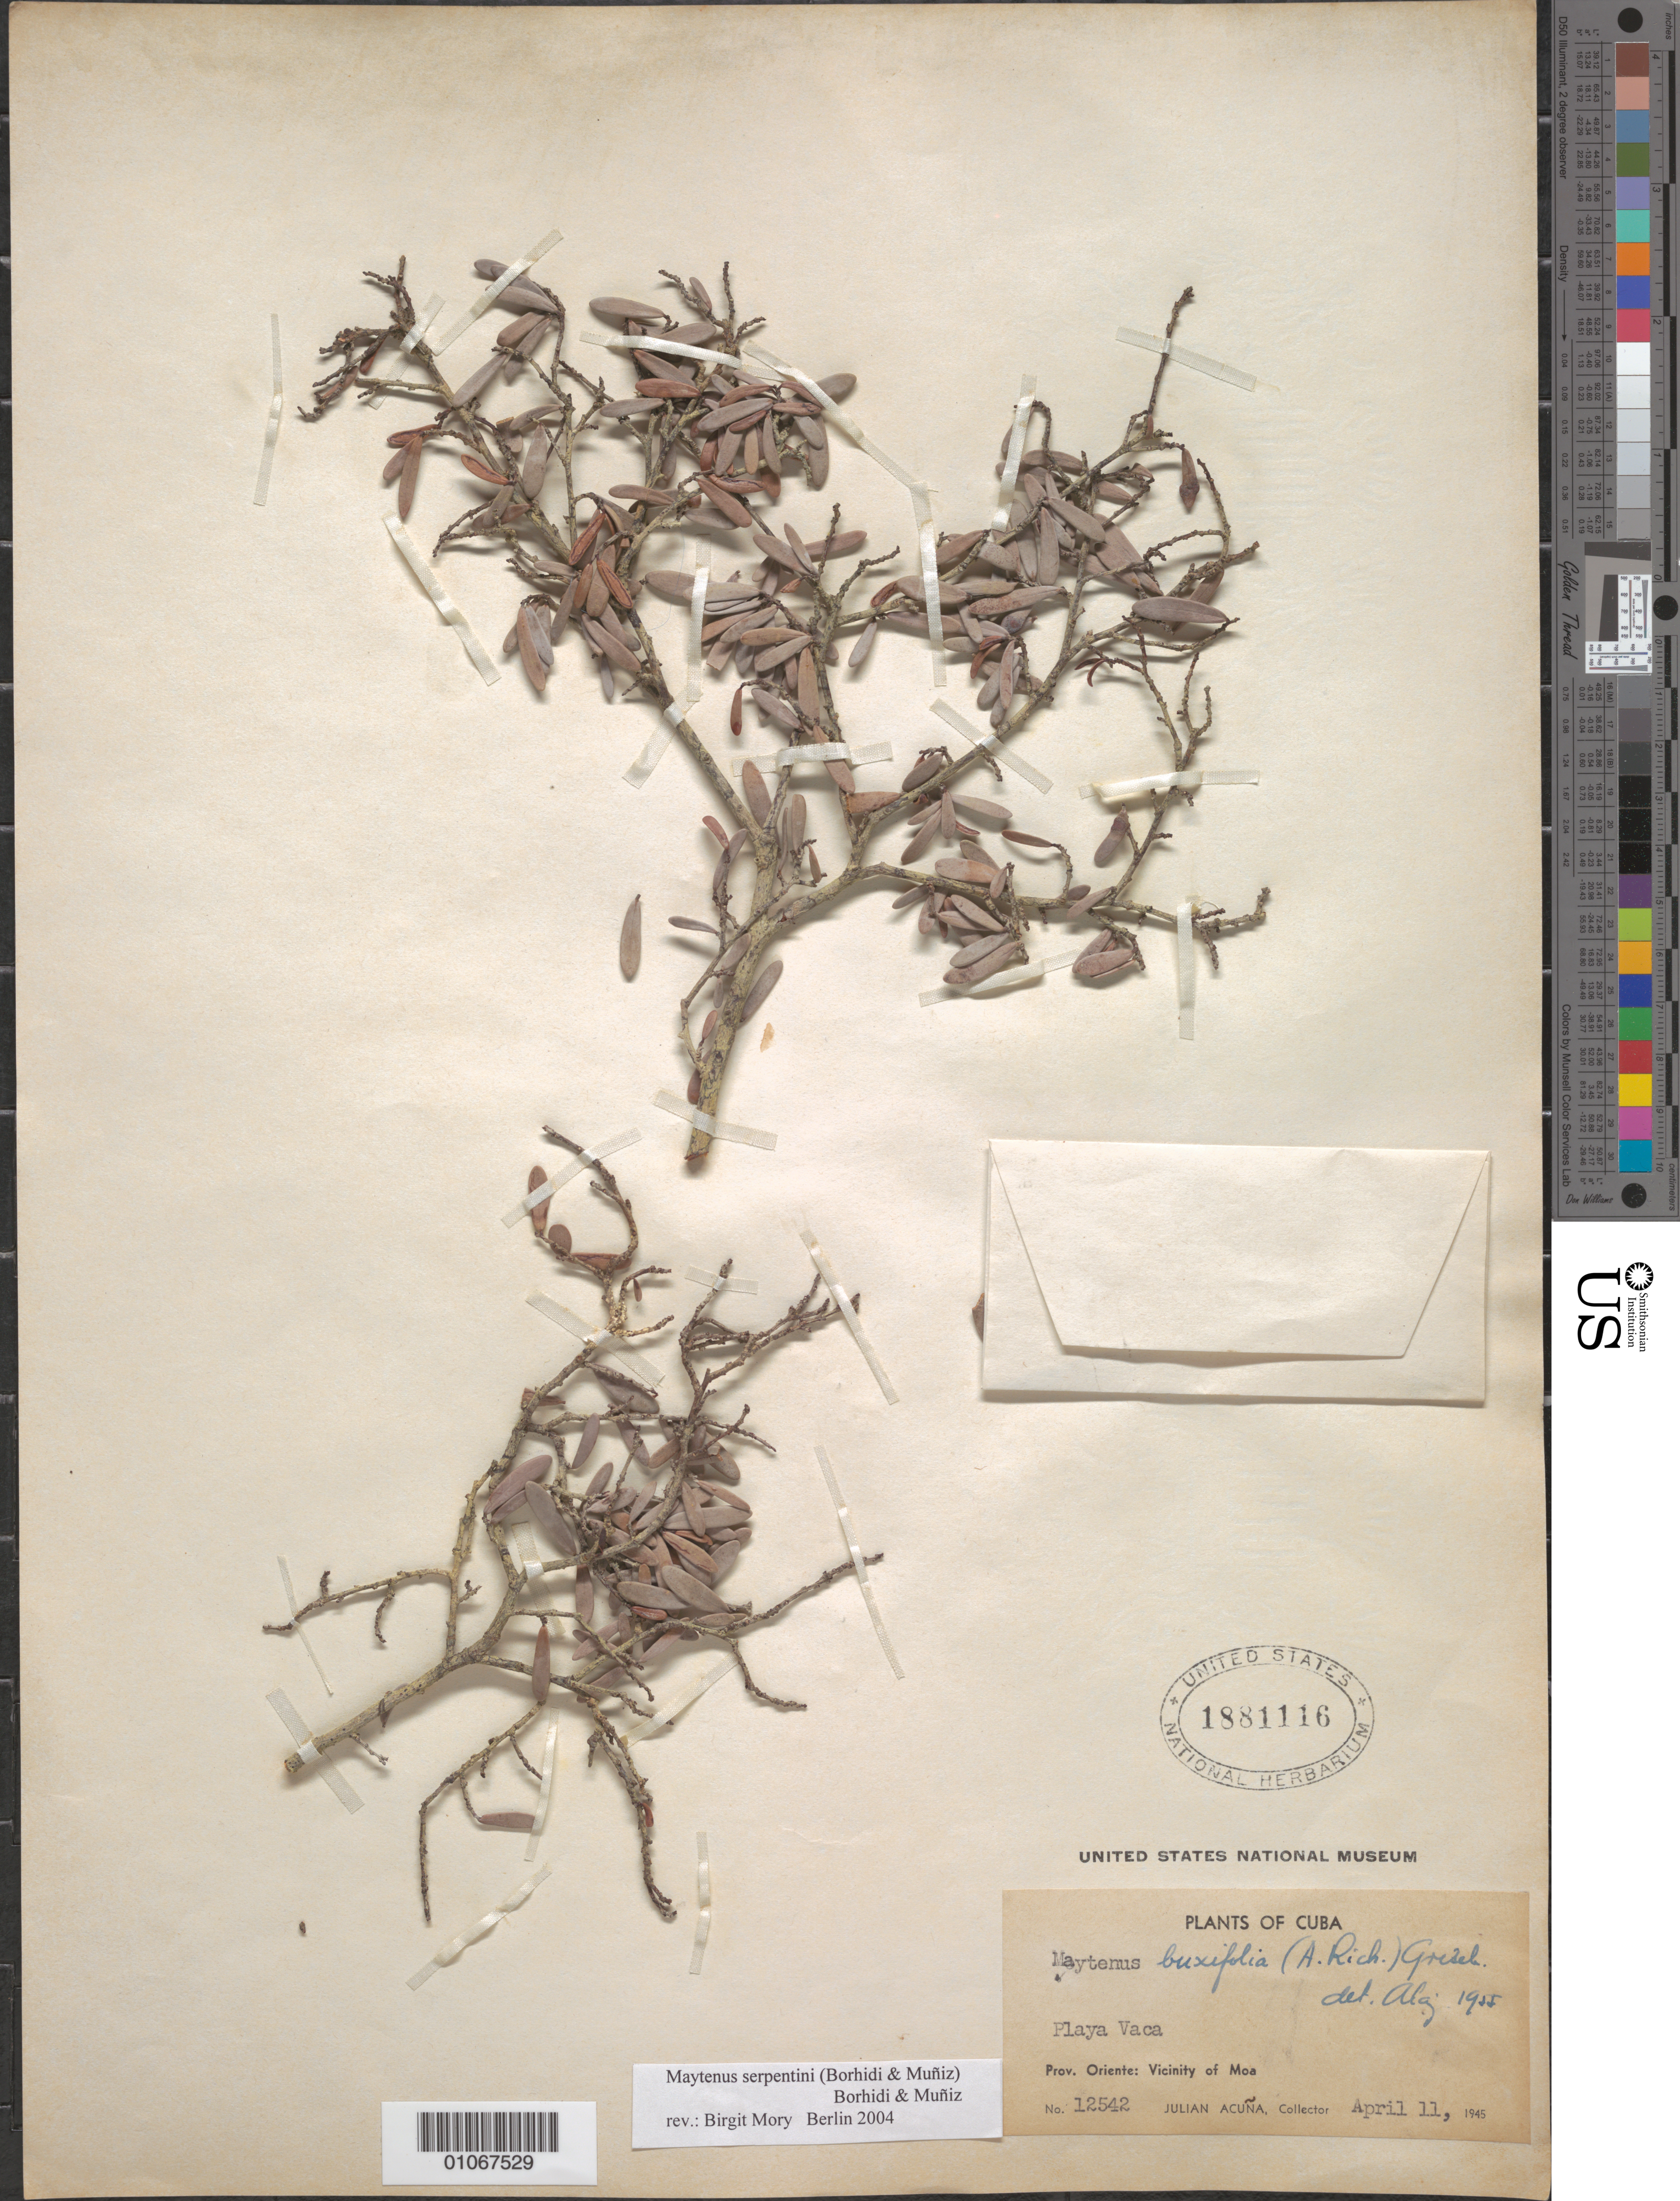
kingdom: Plantae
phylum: Tracheophyta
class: Magnoliopsida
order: Celastrales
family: Celastraceae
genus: Maytenus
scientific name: Maytenus serpentini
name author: (Borhidi & Muniz) Borhidi & Muniz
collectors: J. Acuña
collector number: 12542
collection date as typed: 11 Apr 1945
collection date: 1945-04-11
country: Cuba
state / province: Holguín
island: Cuba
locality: Vicinity of Moa [Oriente]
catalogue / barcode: US 188116